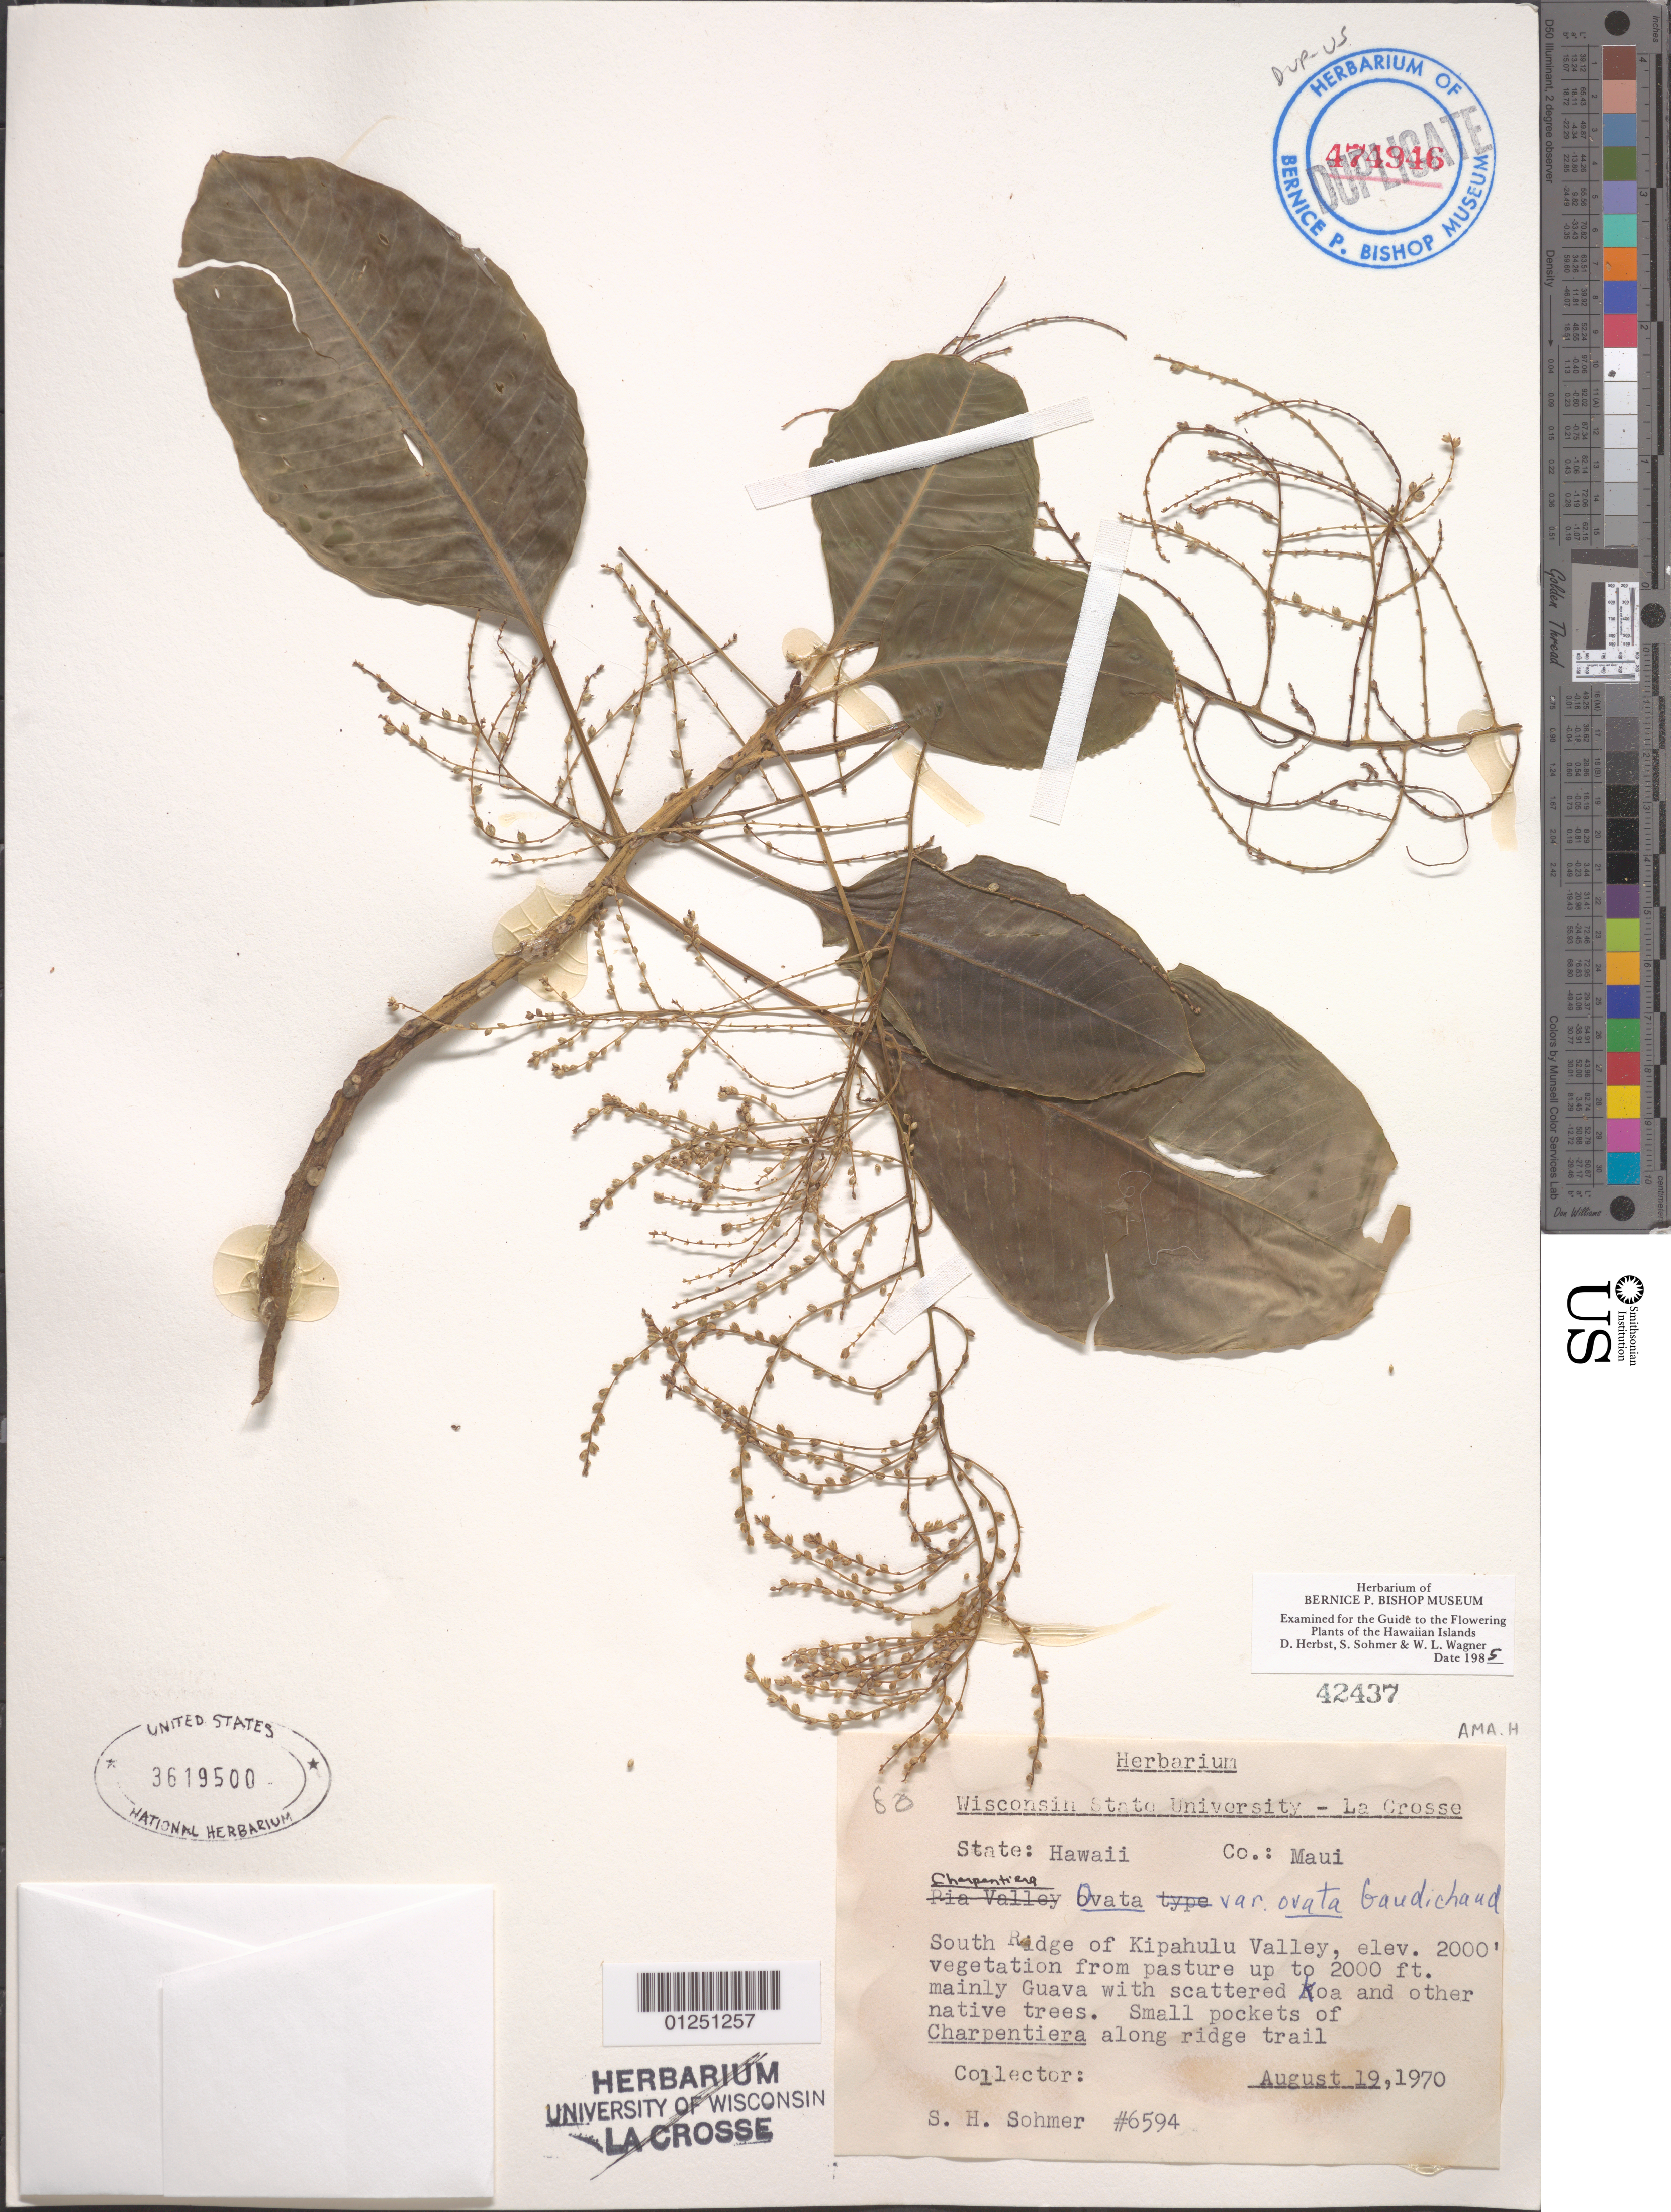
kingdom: Plantae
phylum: Tracheophyta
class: Magnoliopsida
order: Caryophyllales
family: Amaranthaceae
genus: Charpentiera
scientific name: Charpentiera ovata var. ovata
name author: Gaudich.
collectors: S. H. Sohmer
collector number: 6594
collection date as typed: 19 Aug 1970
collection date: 1970-08-19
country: United States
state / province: Hawaii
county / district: Maui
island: Maui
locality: S ridge of Kipahulu Valley, along ridge trail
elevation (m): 610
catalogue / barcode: US 3619500